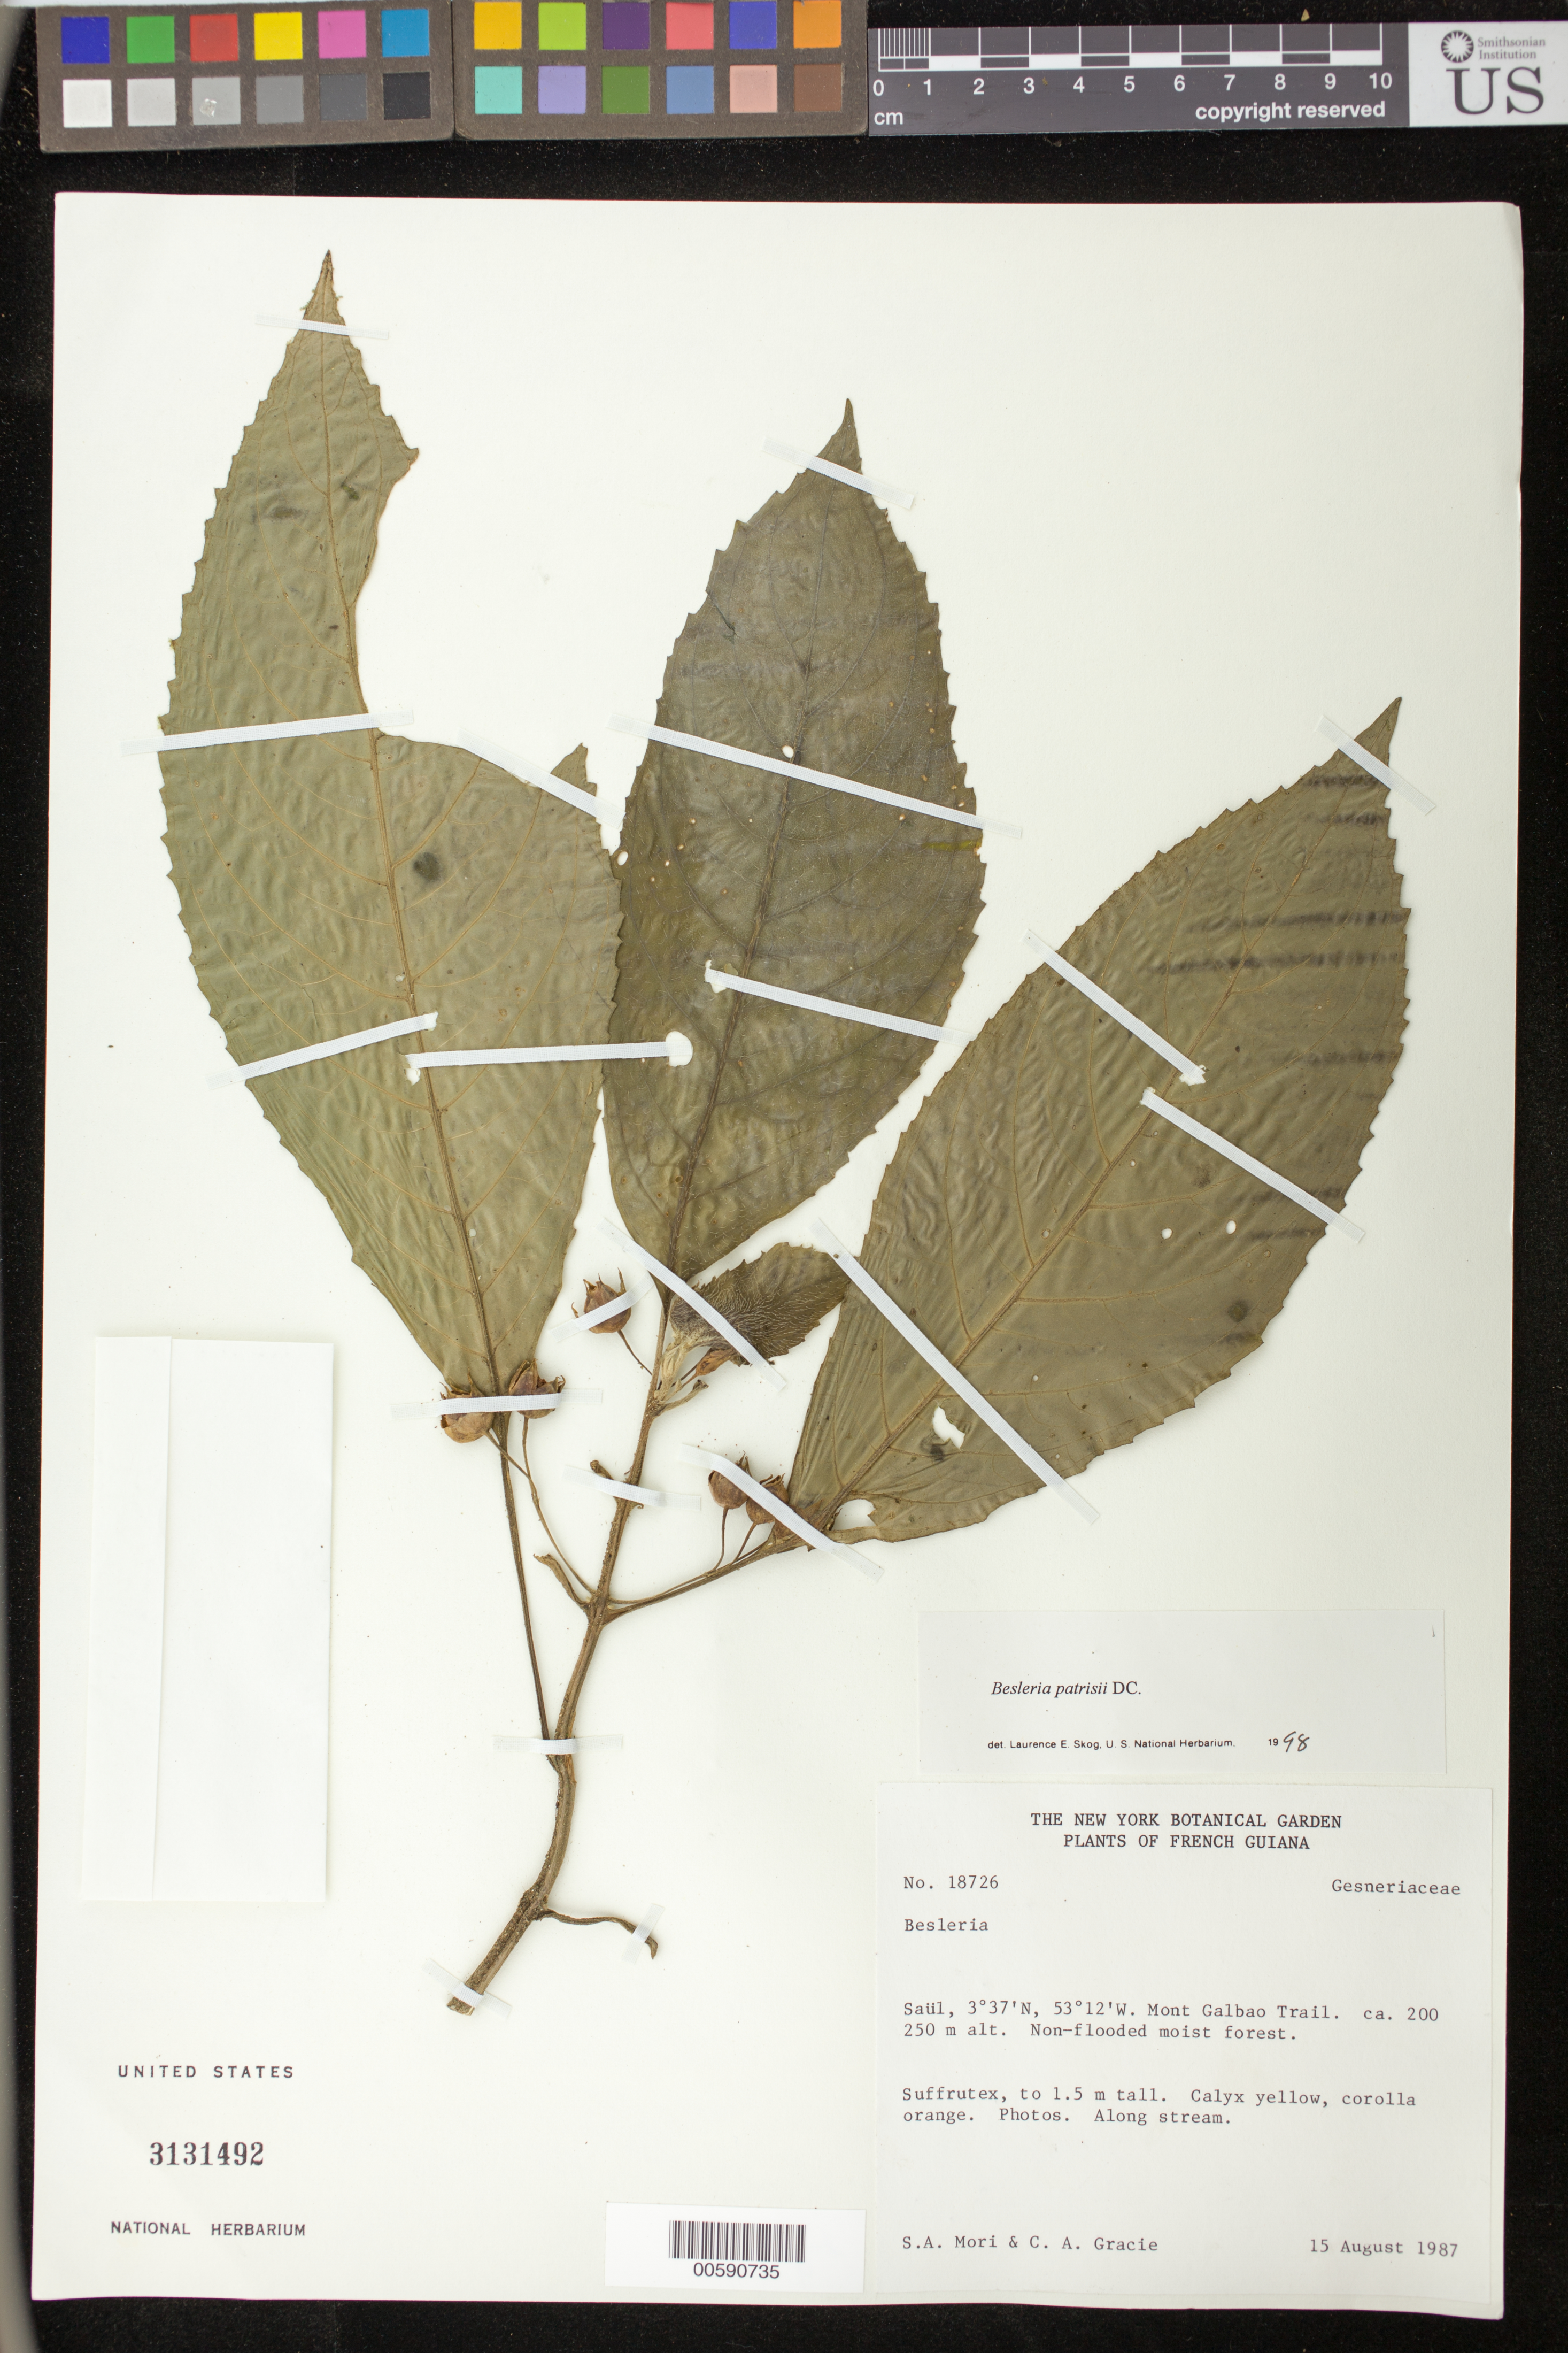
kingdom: Plantae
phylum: Tracheophyta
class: Magnoliopsida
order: Lamiales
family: Gesneriaceae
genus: Besleria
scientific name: Besleria patrisii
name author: DC.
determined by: Skog, Laurence E.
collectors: S. Mori & C. A. Gracie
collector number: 18726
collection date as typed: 15 Aug 1987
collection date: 1987-08-15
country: French Guiana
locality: Saül, Mont Galbao Trail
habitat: Non-flooded moist forest; along stream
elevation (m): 200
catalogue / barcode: US 3131492